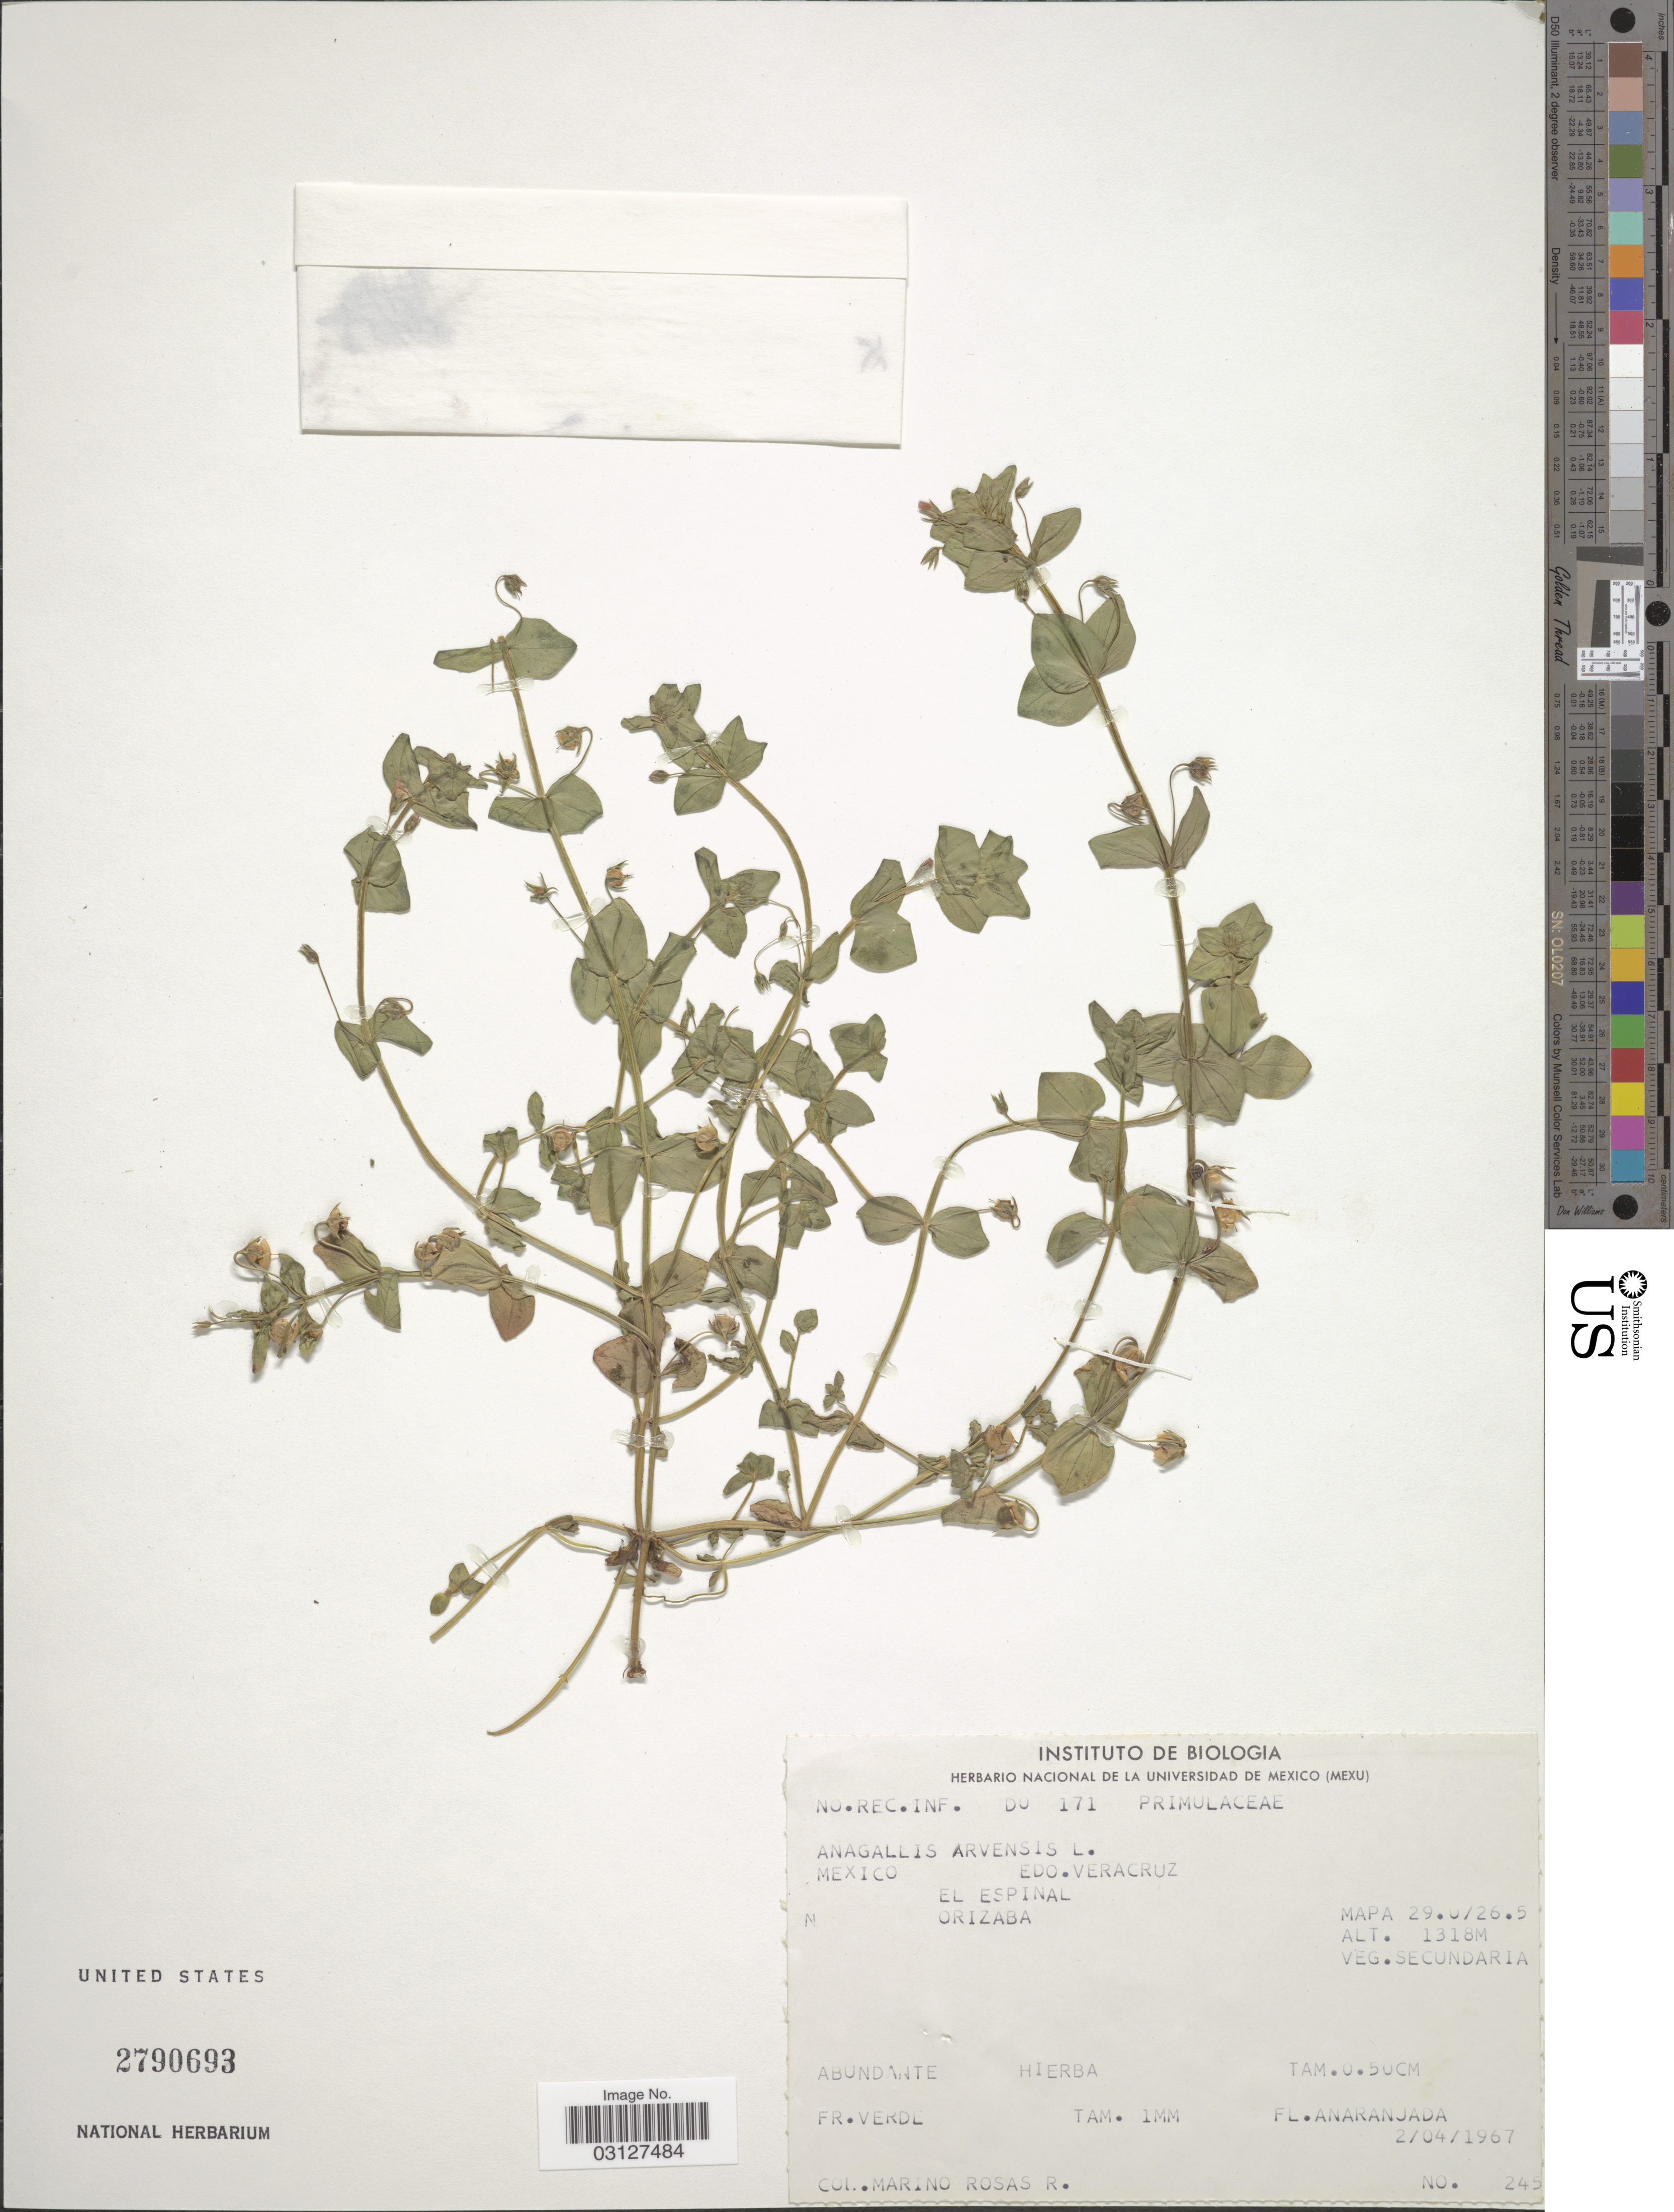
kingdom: Plantae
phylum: Tracheophyta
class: Magnoliopsida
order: Ericales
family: Primulaceae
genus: Anagallis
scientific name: Anagallis arvensis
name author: L.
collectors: M. Rosas R.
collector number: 245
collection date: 1967-04-02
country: Mexico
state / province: Veracruz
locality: Edo. Veracruz. El Espinal. Orizaba. Mapa 29.0/26.5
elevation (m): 1318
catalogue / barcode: US 2790693